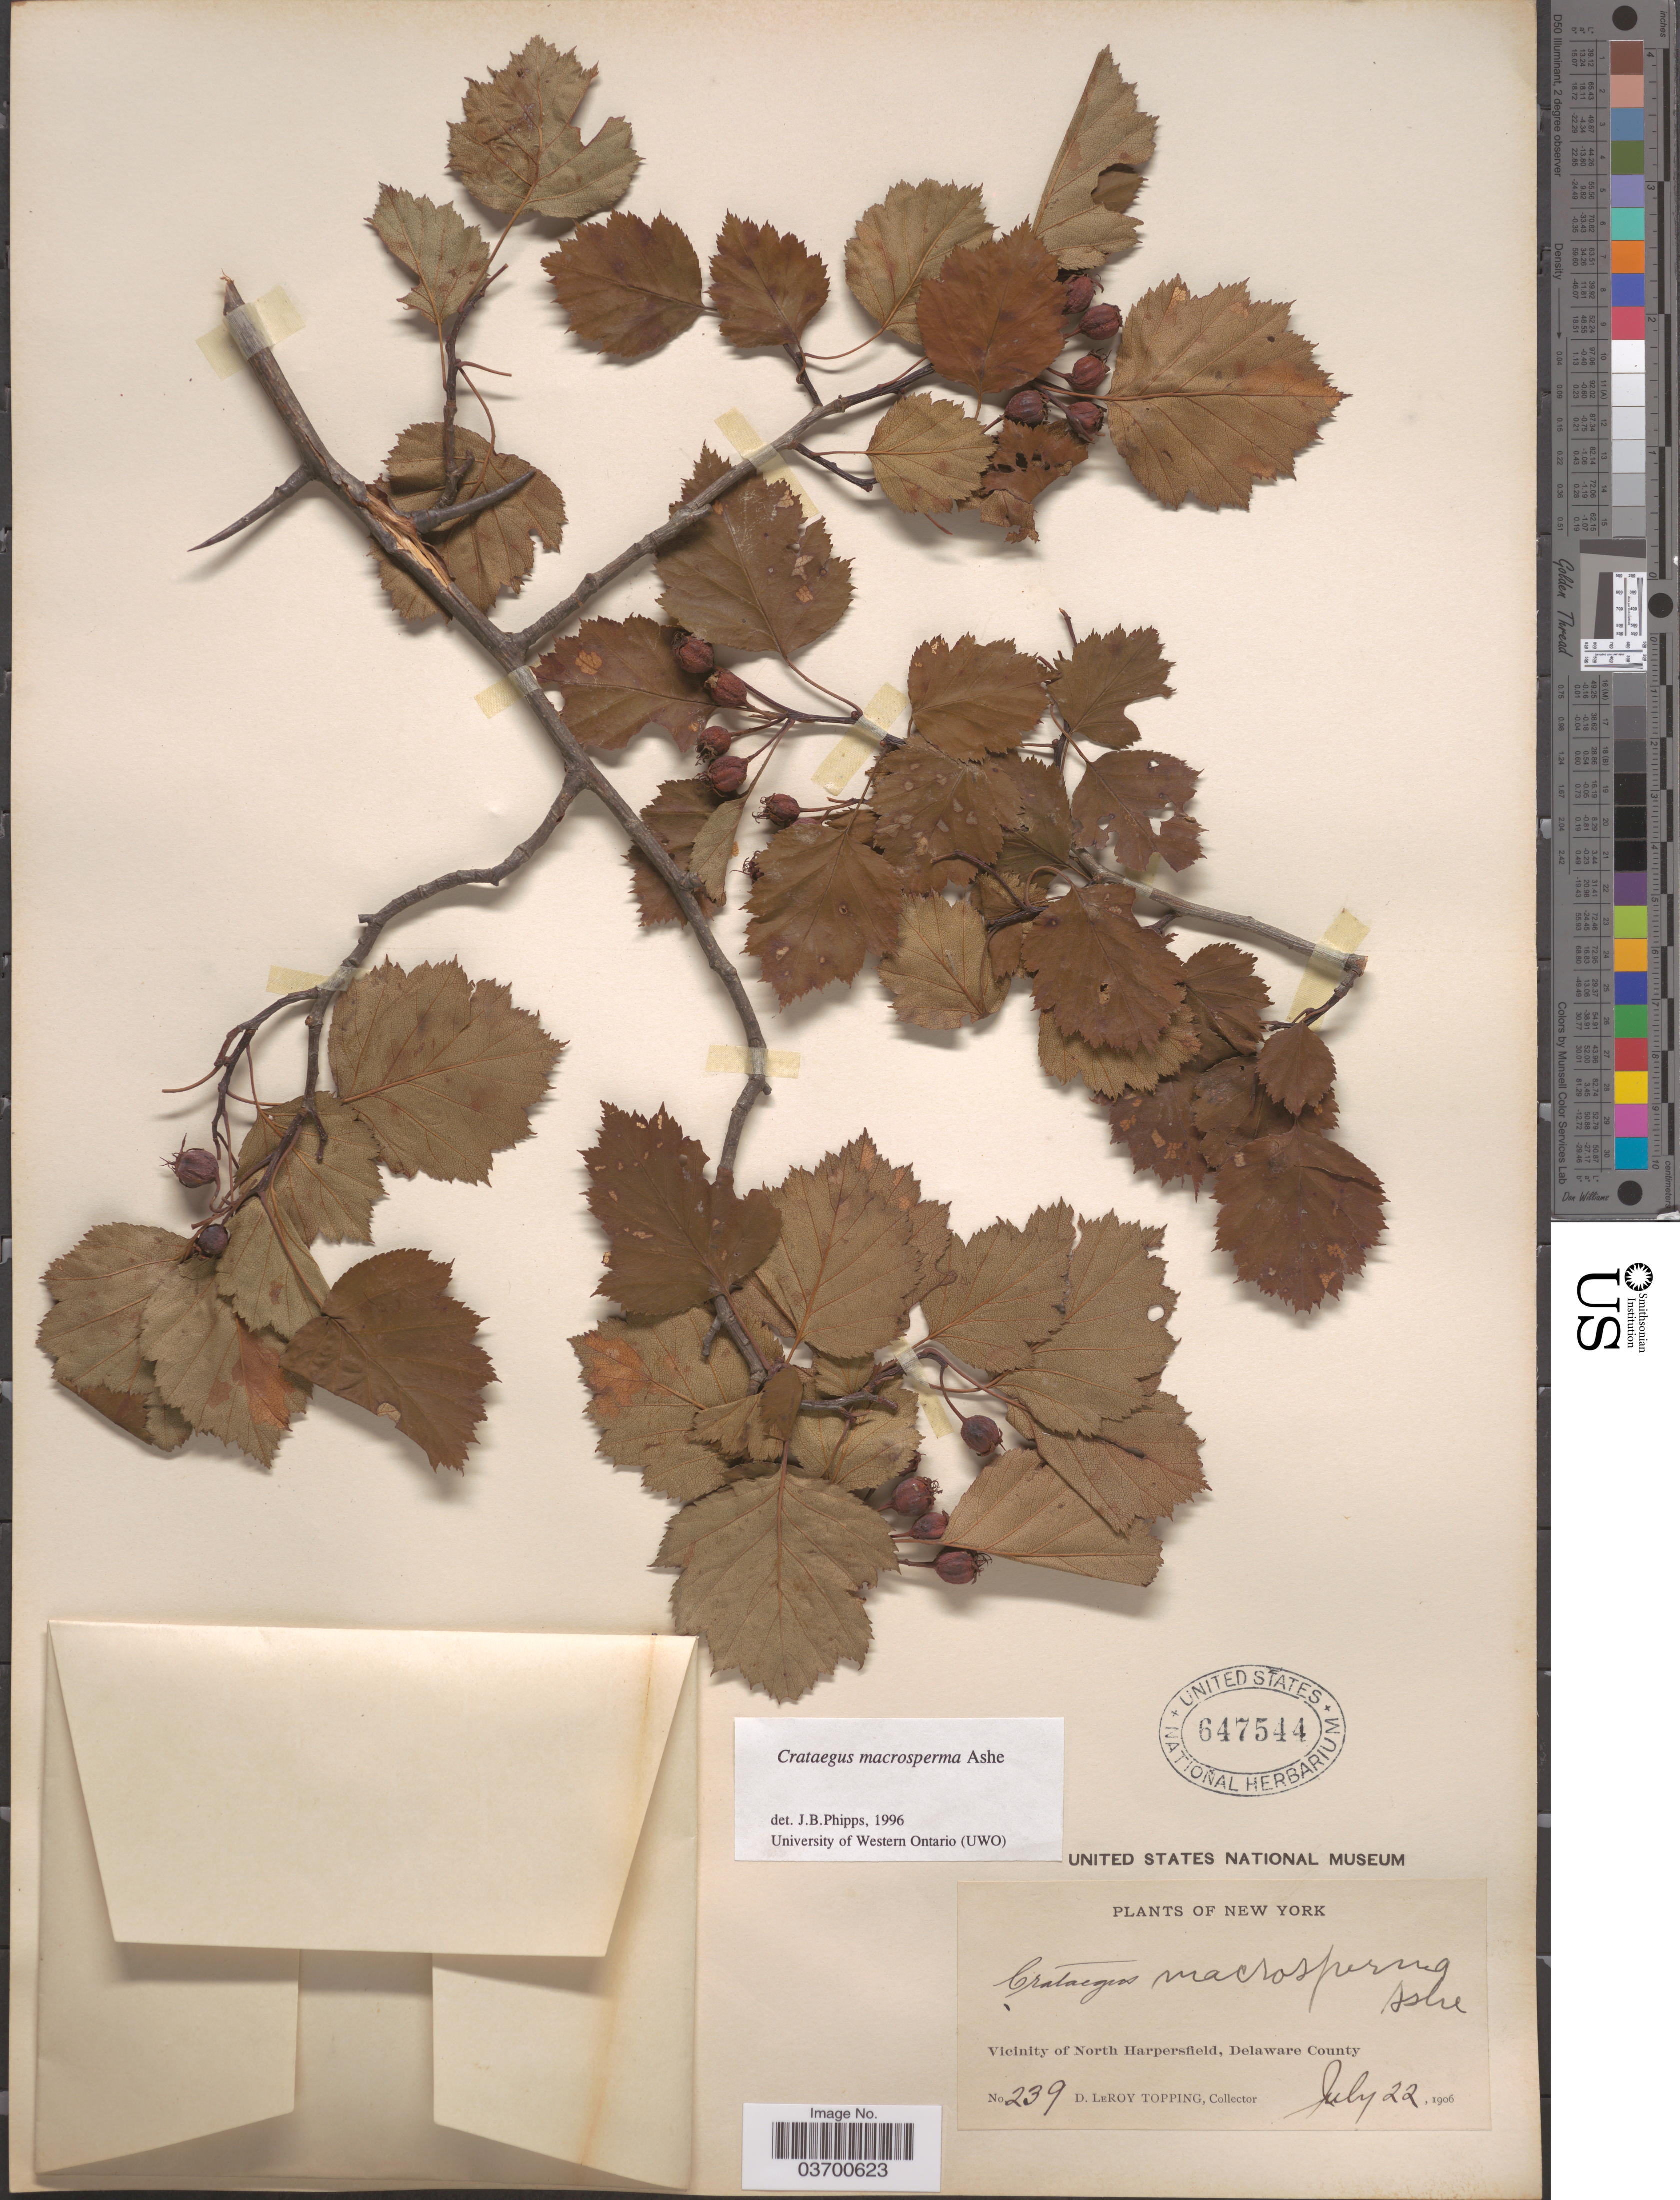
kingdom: Plantae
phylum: Tracheophyta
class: Magnoliopsida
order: Rosales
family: Rosaceae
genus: Crataegus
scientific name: Crataegus macrosperma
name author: Ashe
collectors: D. L. Topping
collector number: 239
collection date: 1906-07-22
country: United States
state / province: New York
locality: Vicinity of North Harpersfield, Delaware County.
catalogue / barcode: US 647544